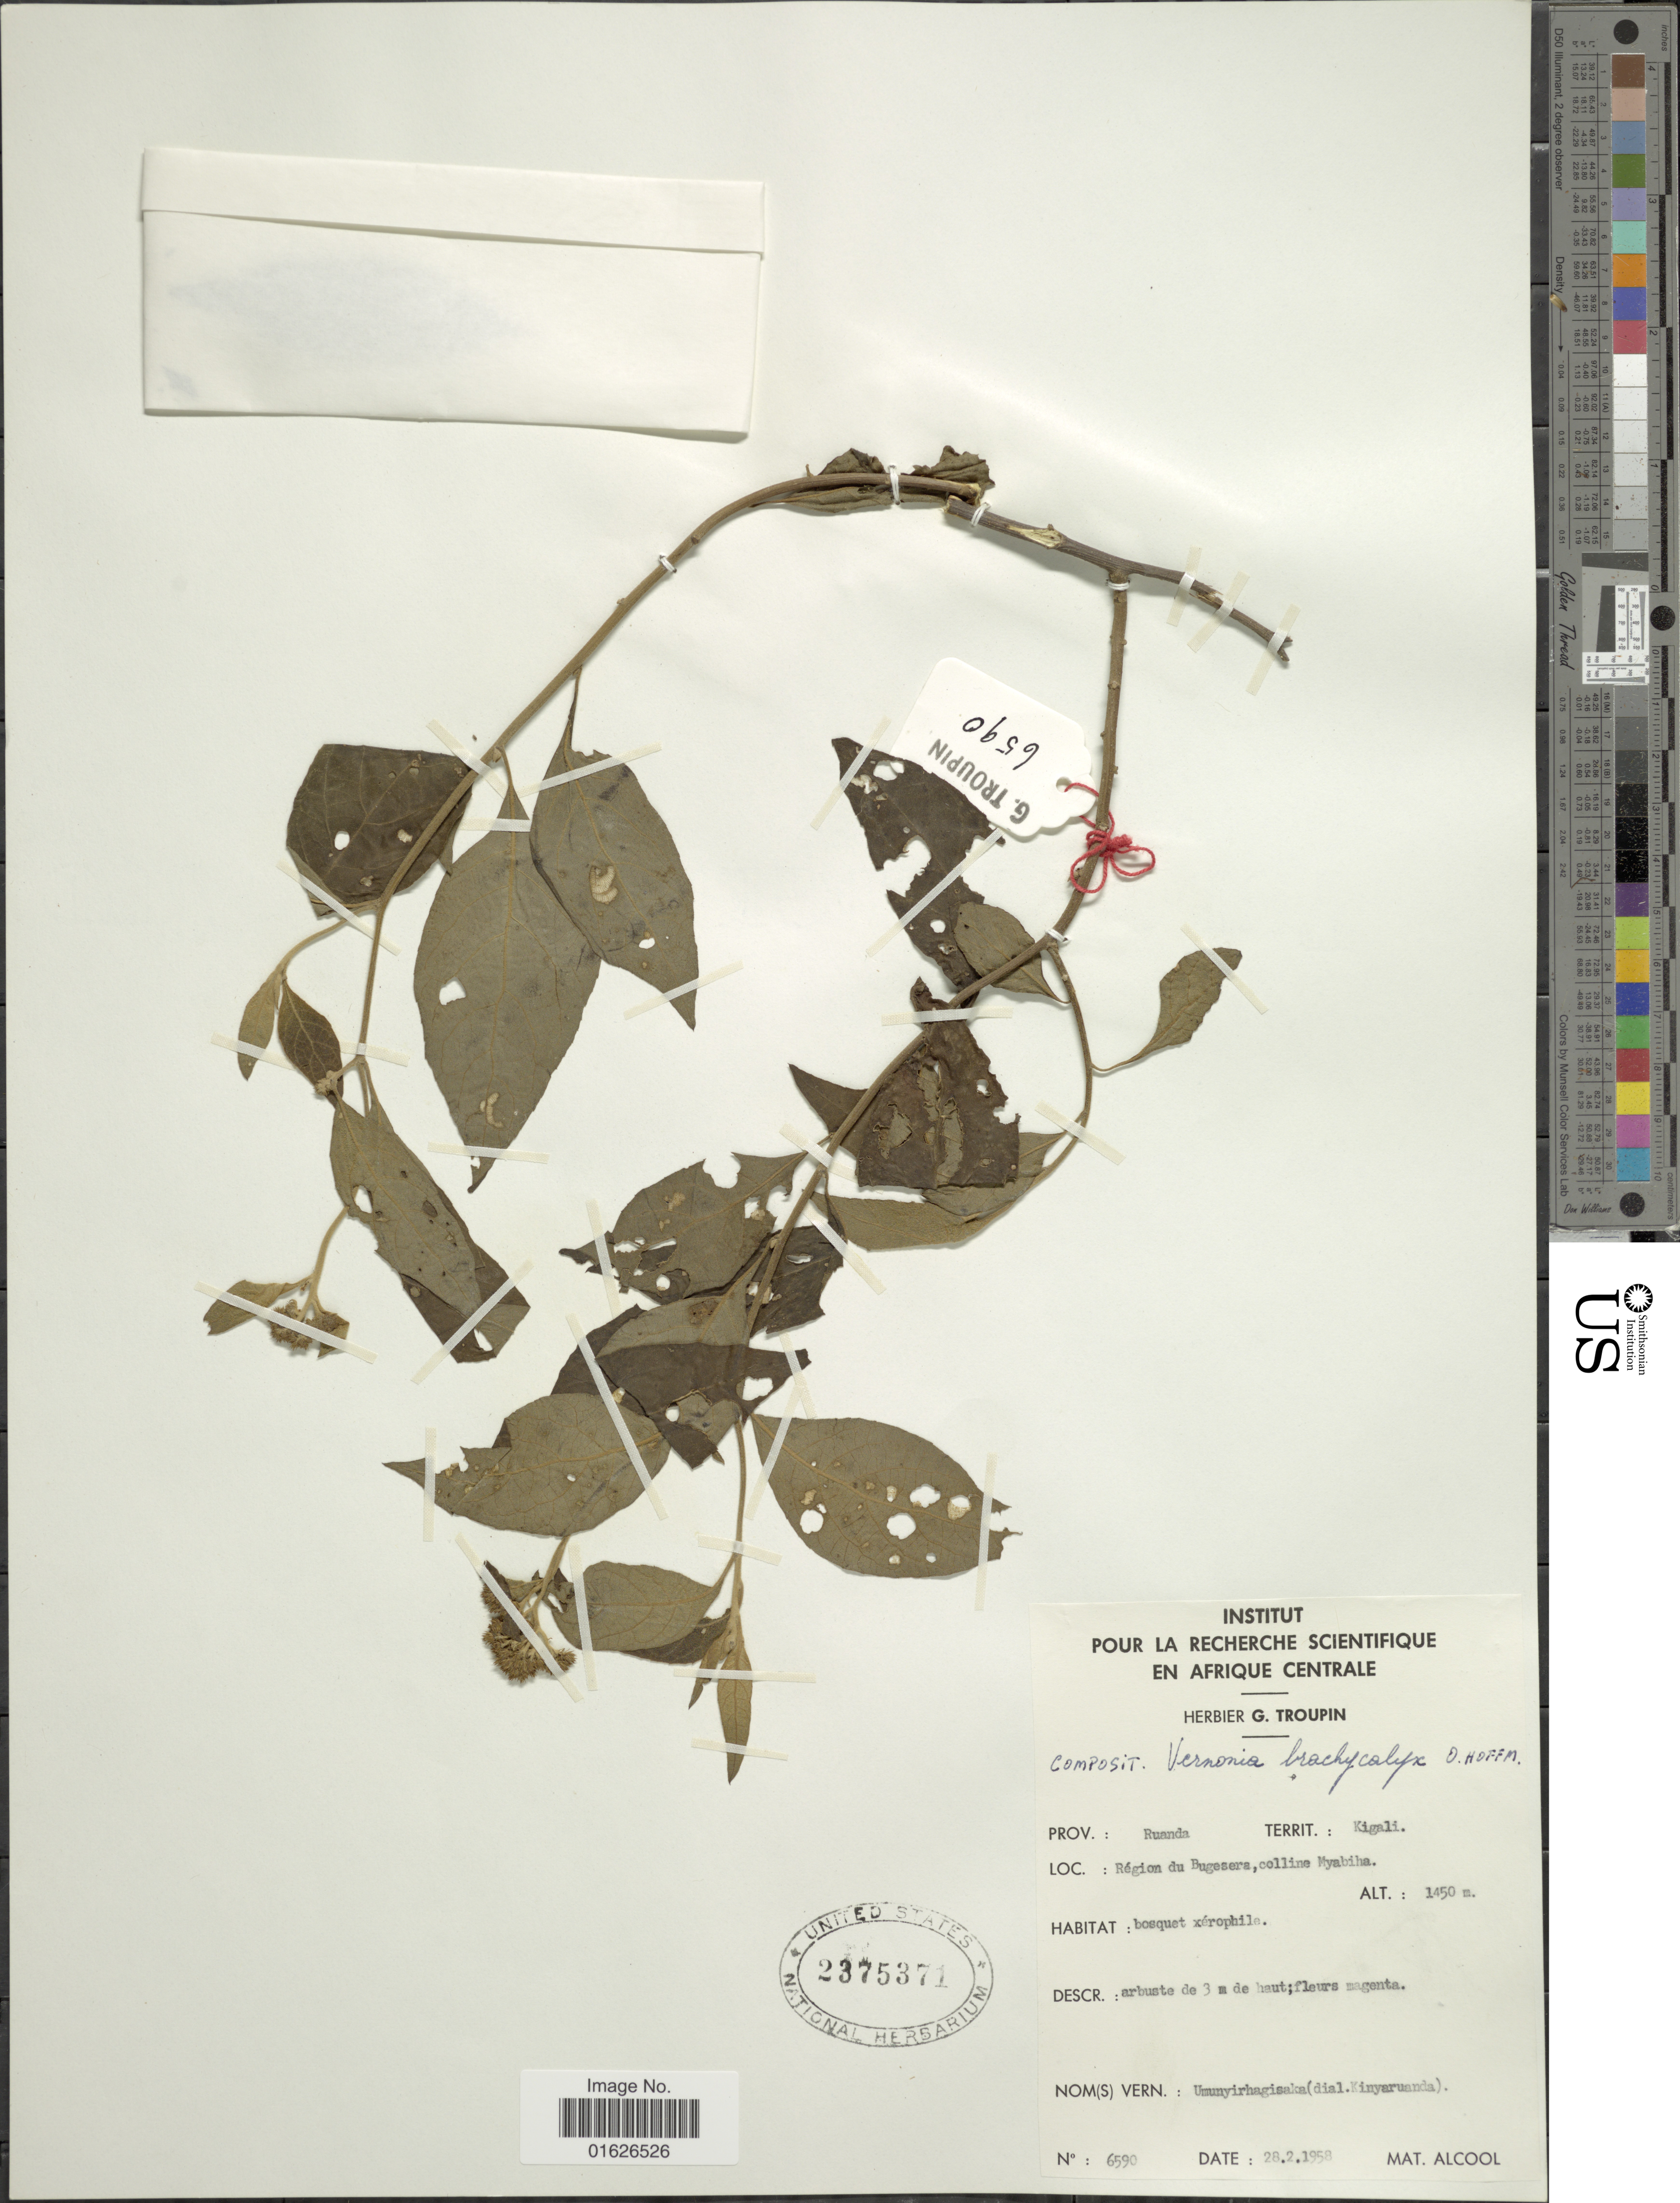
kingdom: Plantae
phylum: Tracheophyta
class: Magnoliopsida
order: Asterales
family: Asteraceae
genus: Vernonia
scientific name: Vernonia brachycalyx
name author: O. Hoffm.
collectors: ex herb. G. Troupin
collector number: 6590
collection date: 1958-02-28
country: Rwanda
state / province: Kigali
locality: Prov. Ruanda, Territ: Kigali, REgion Du Bugersera, Colline Myabiha.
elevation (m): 1450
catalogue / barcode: US 2375371